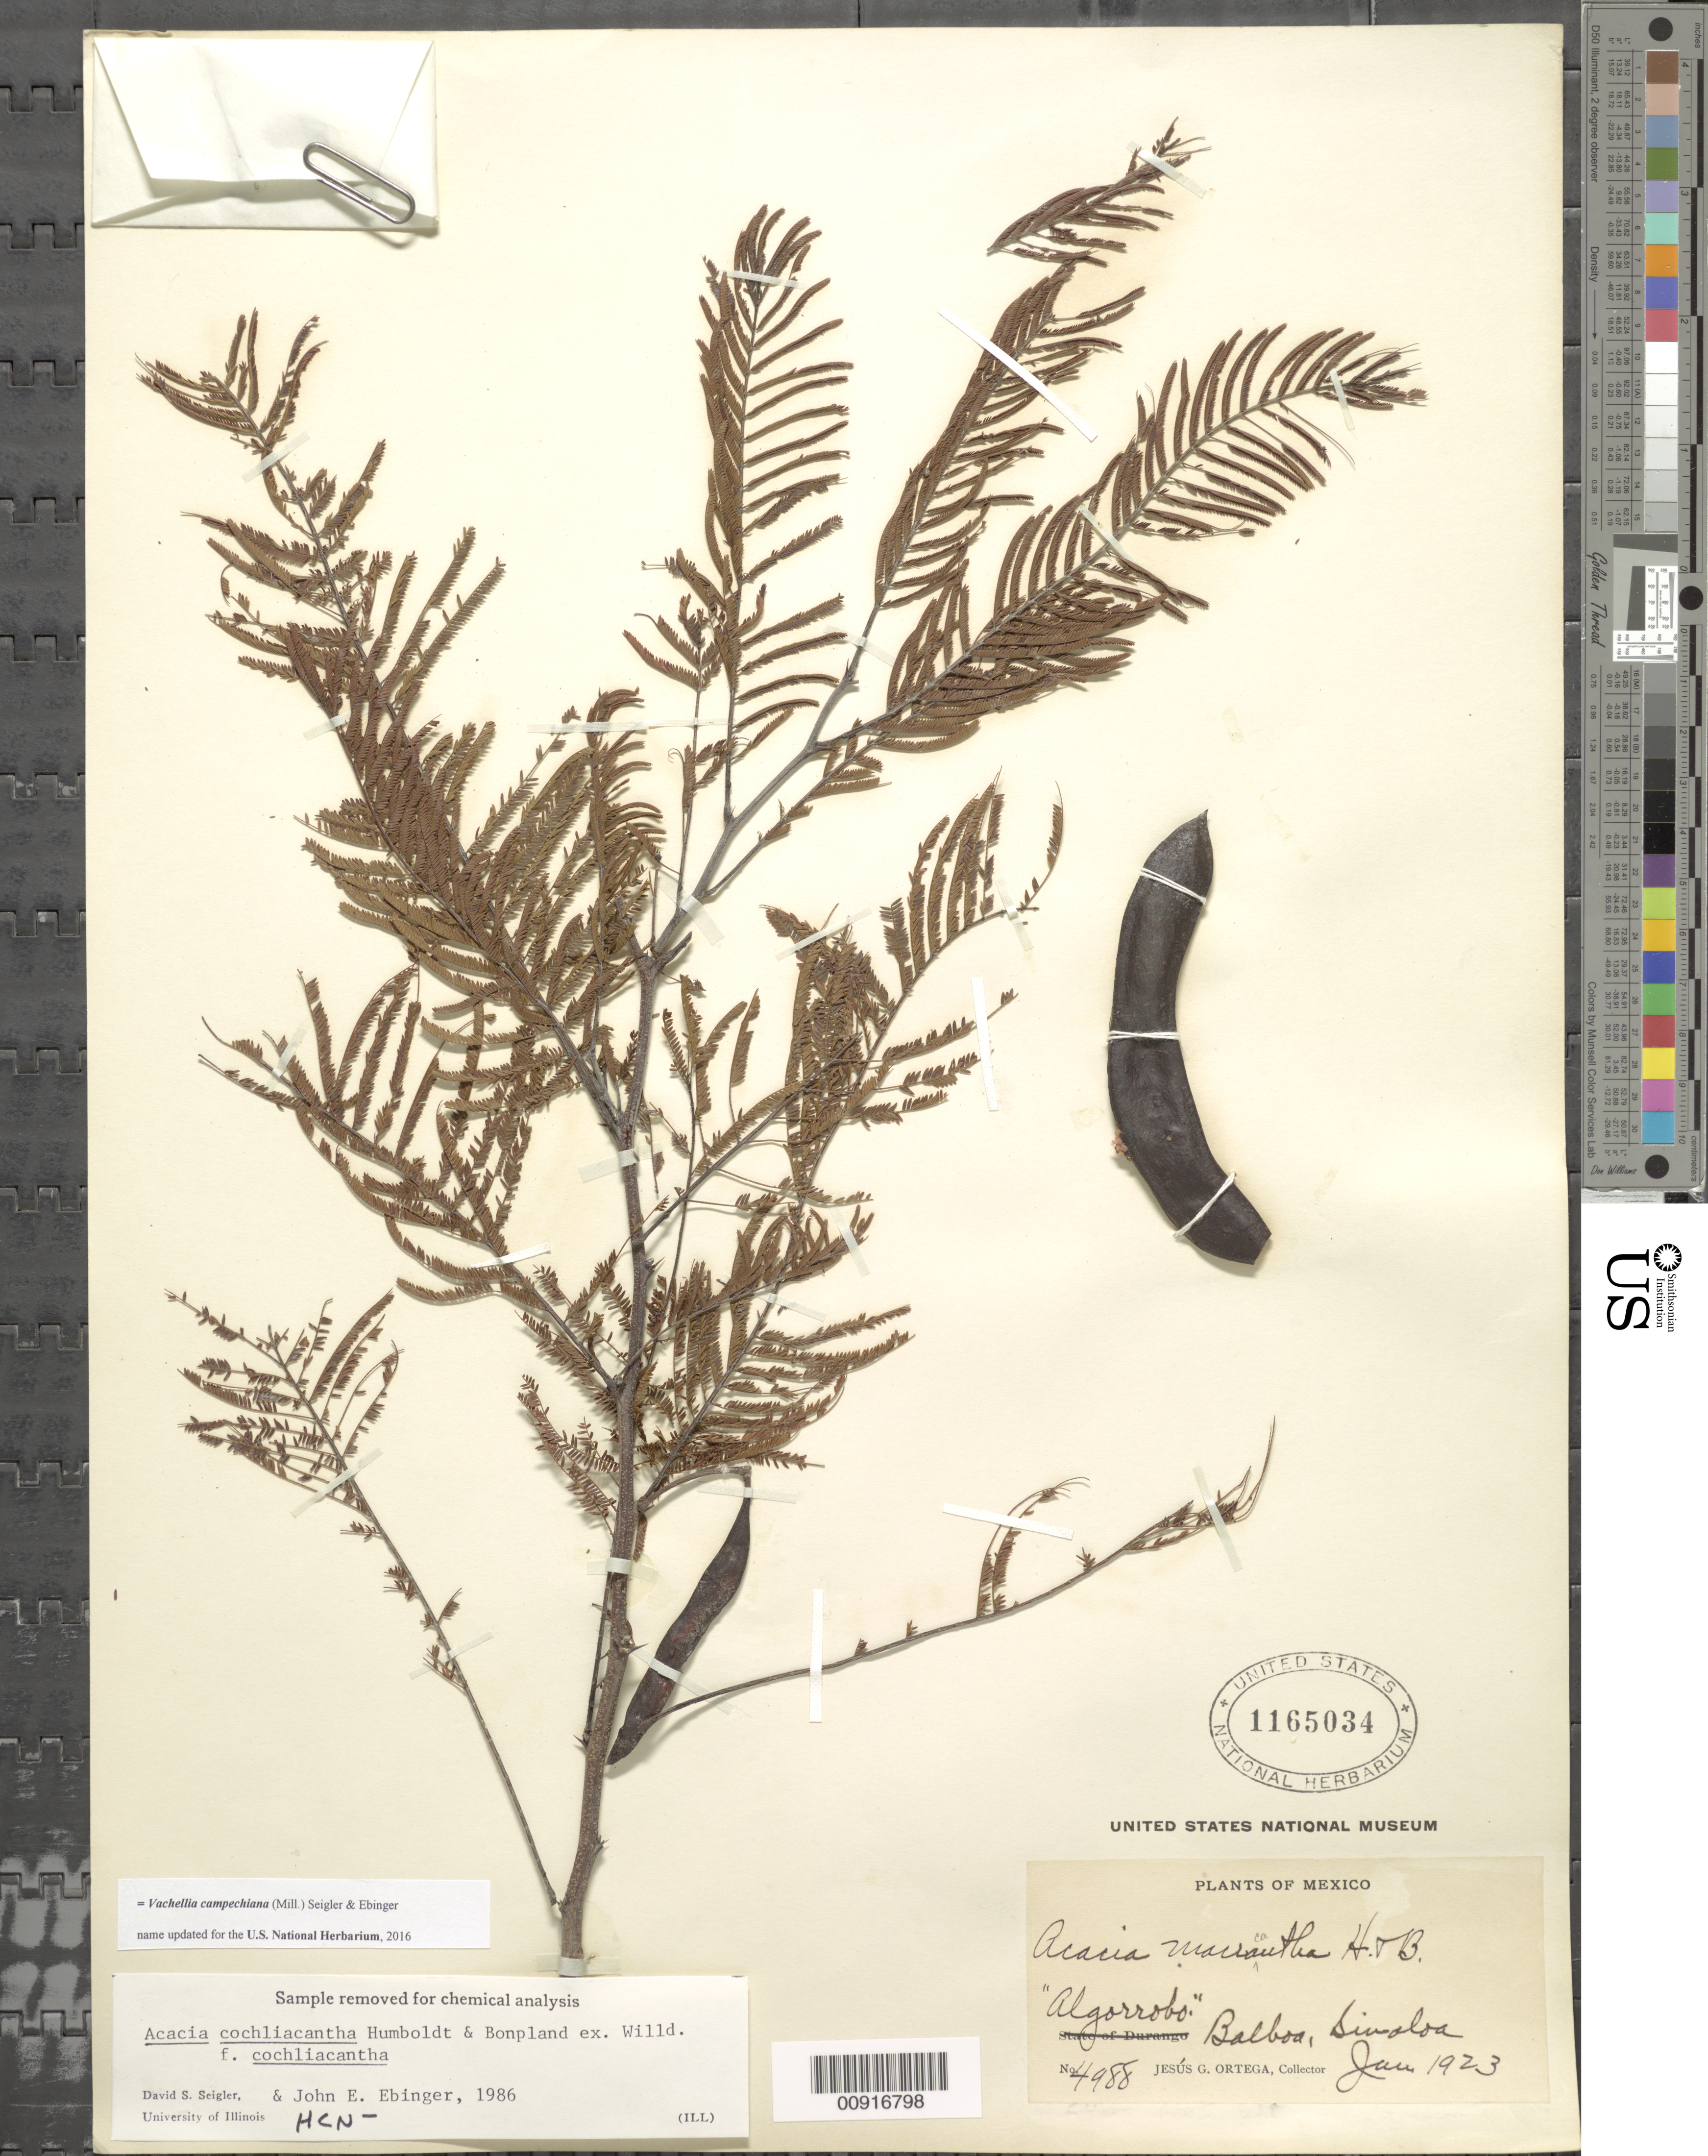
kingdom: Plantae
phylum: Tracheophyta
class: Magnoliopsida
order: Fabales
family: Fabaceae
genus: Vachellia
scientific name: Vachellia campechiana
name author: (Mill.) Seigler & Ebinger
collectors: J. Ortega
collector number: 4988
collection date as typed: Jun 1923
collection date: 1923-06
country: Mexico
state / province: Sinaloa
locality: Balboa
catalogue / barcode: US 1165034